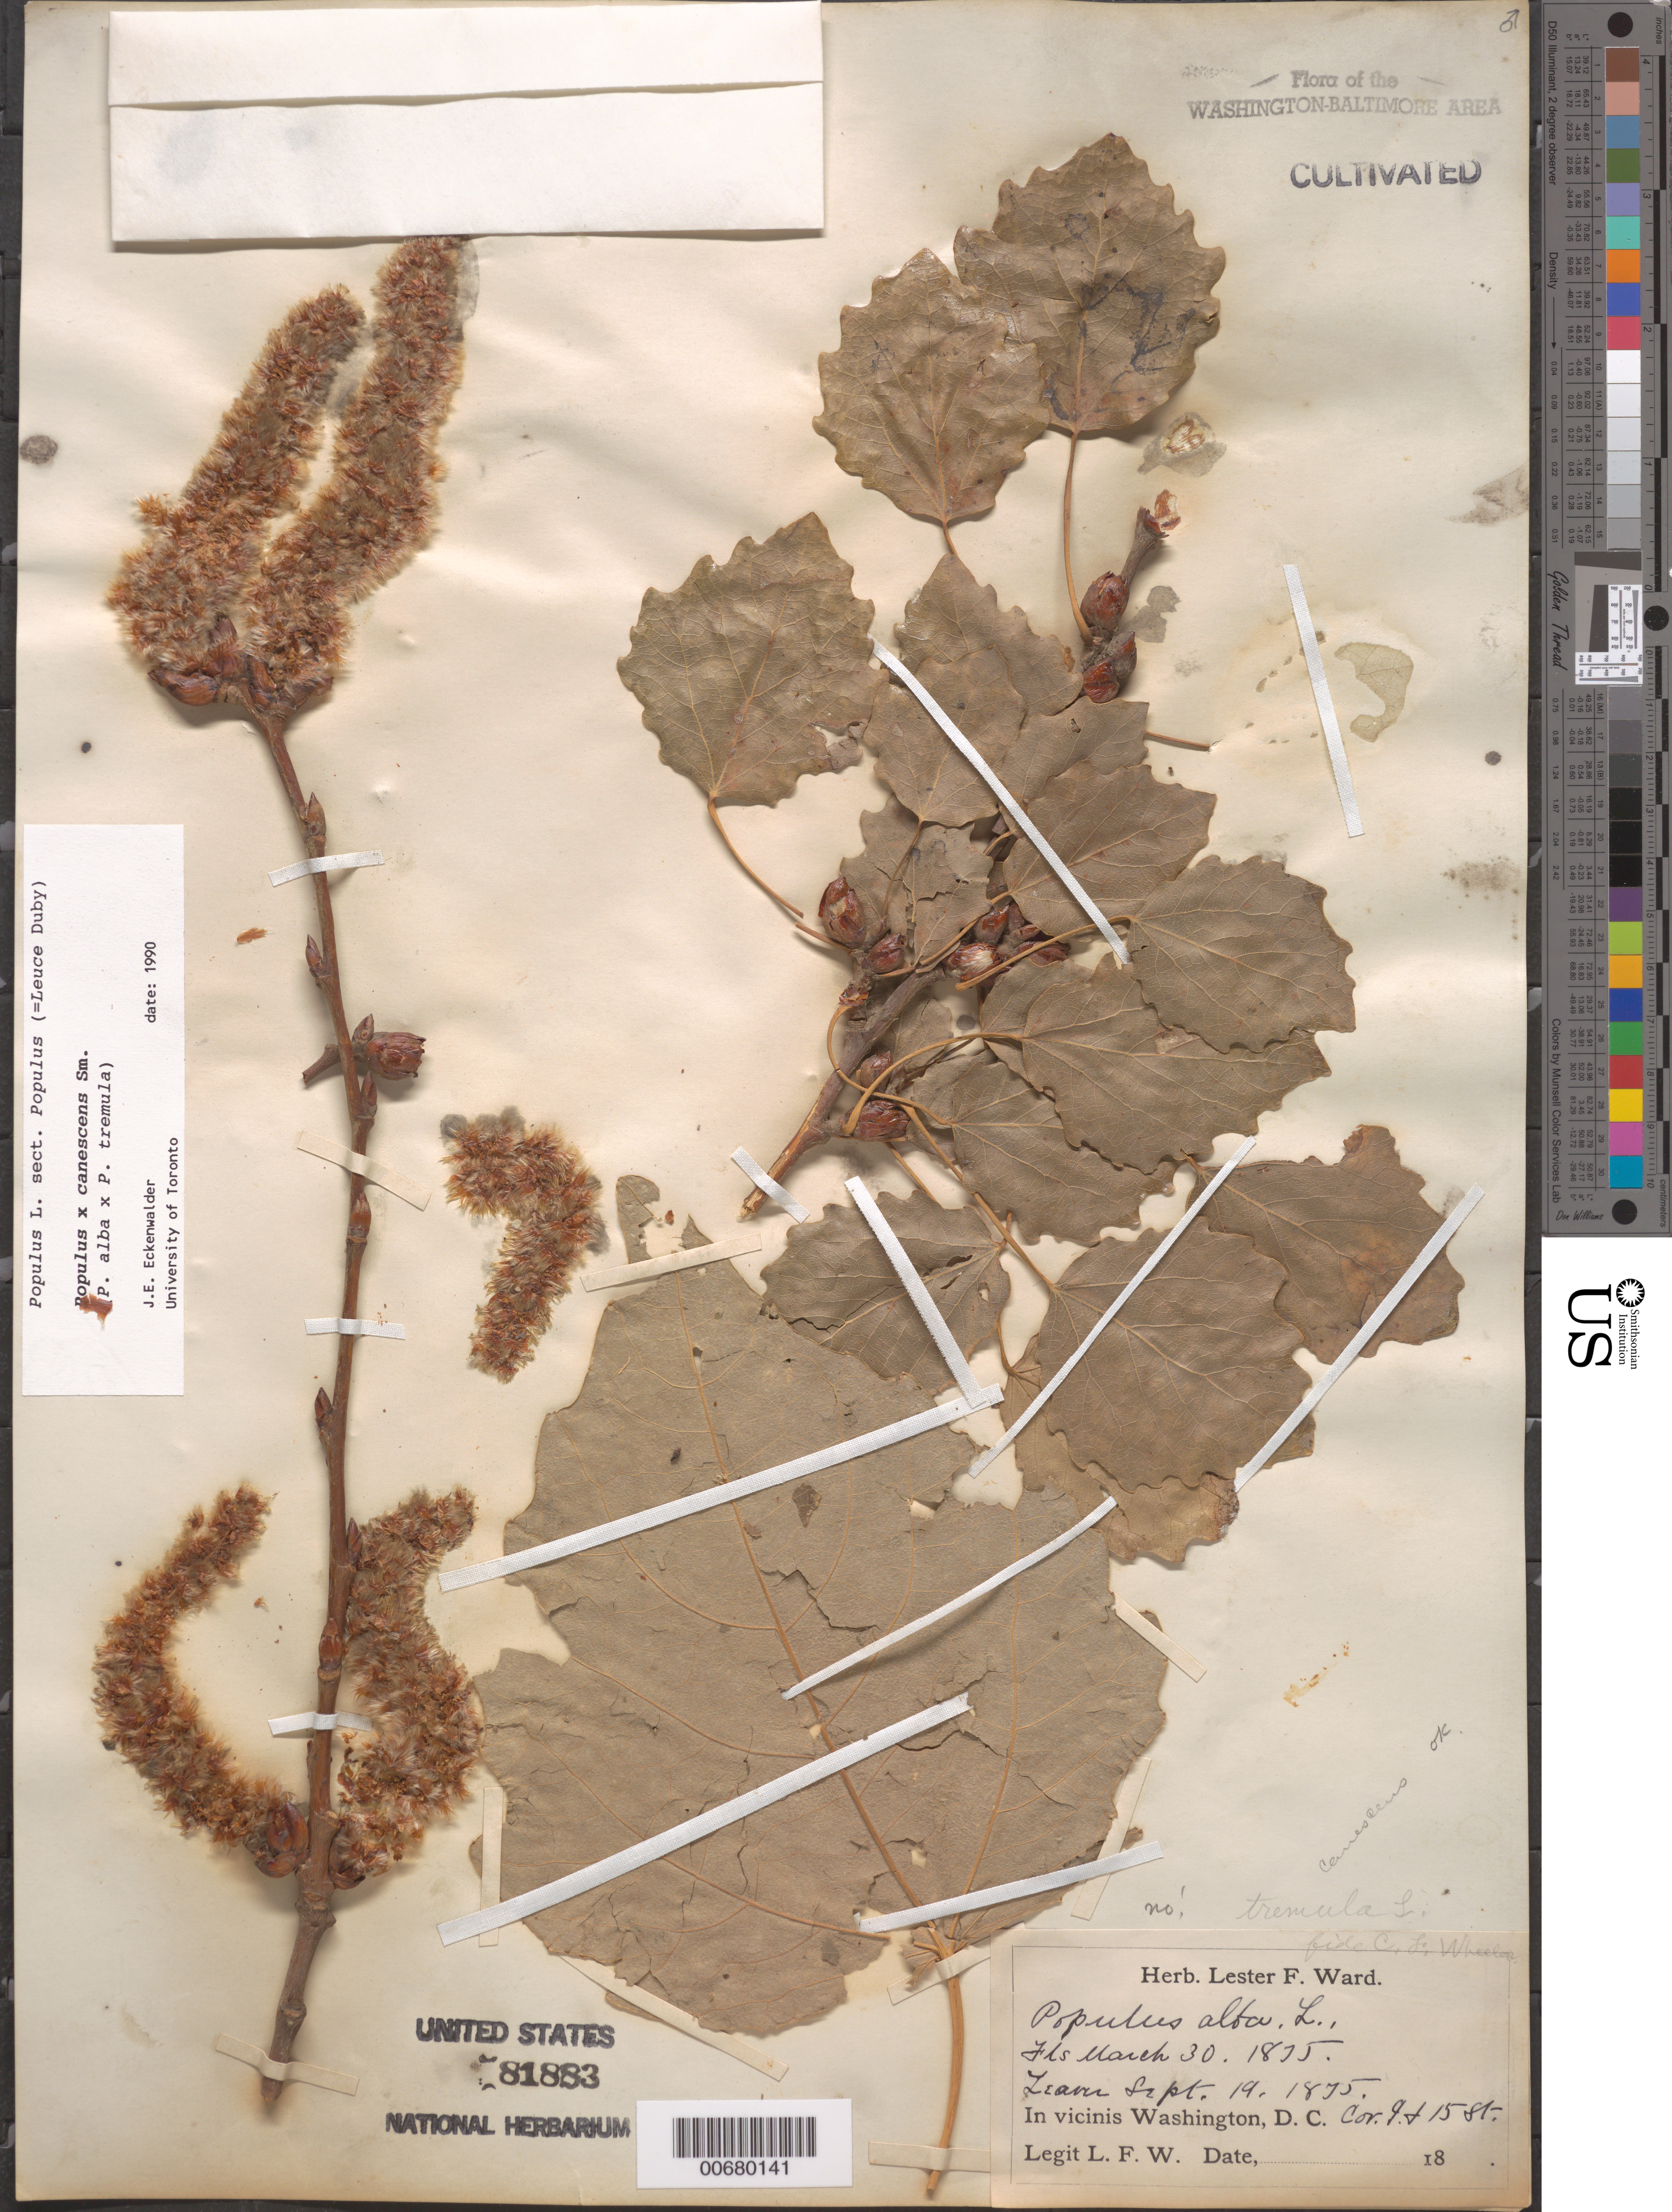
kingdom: Plantae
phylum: Tracheophyta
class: Magnoliopsida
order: Malpighiales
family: Salicaceae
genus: Populus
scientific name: Populus x canescens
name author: (Aiton) Sm.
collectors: L. F. Ward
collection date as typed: March 30, 1875 to Sept. 19, 1875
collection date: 1875-03-30/1875-09-19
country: United States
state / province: District of Columbia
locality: Corner of I and 15th St. NW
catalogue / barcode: US 81883